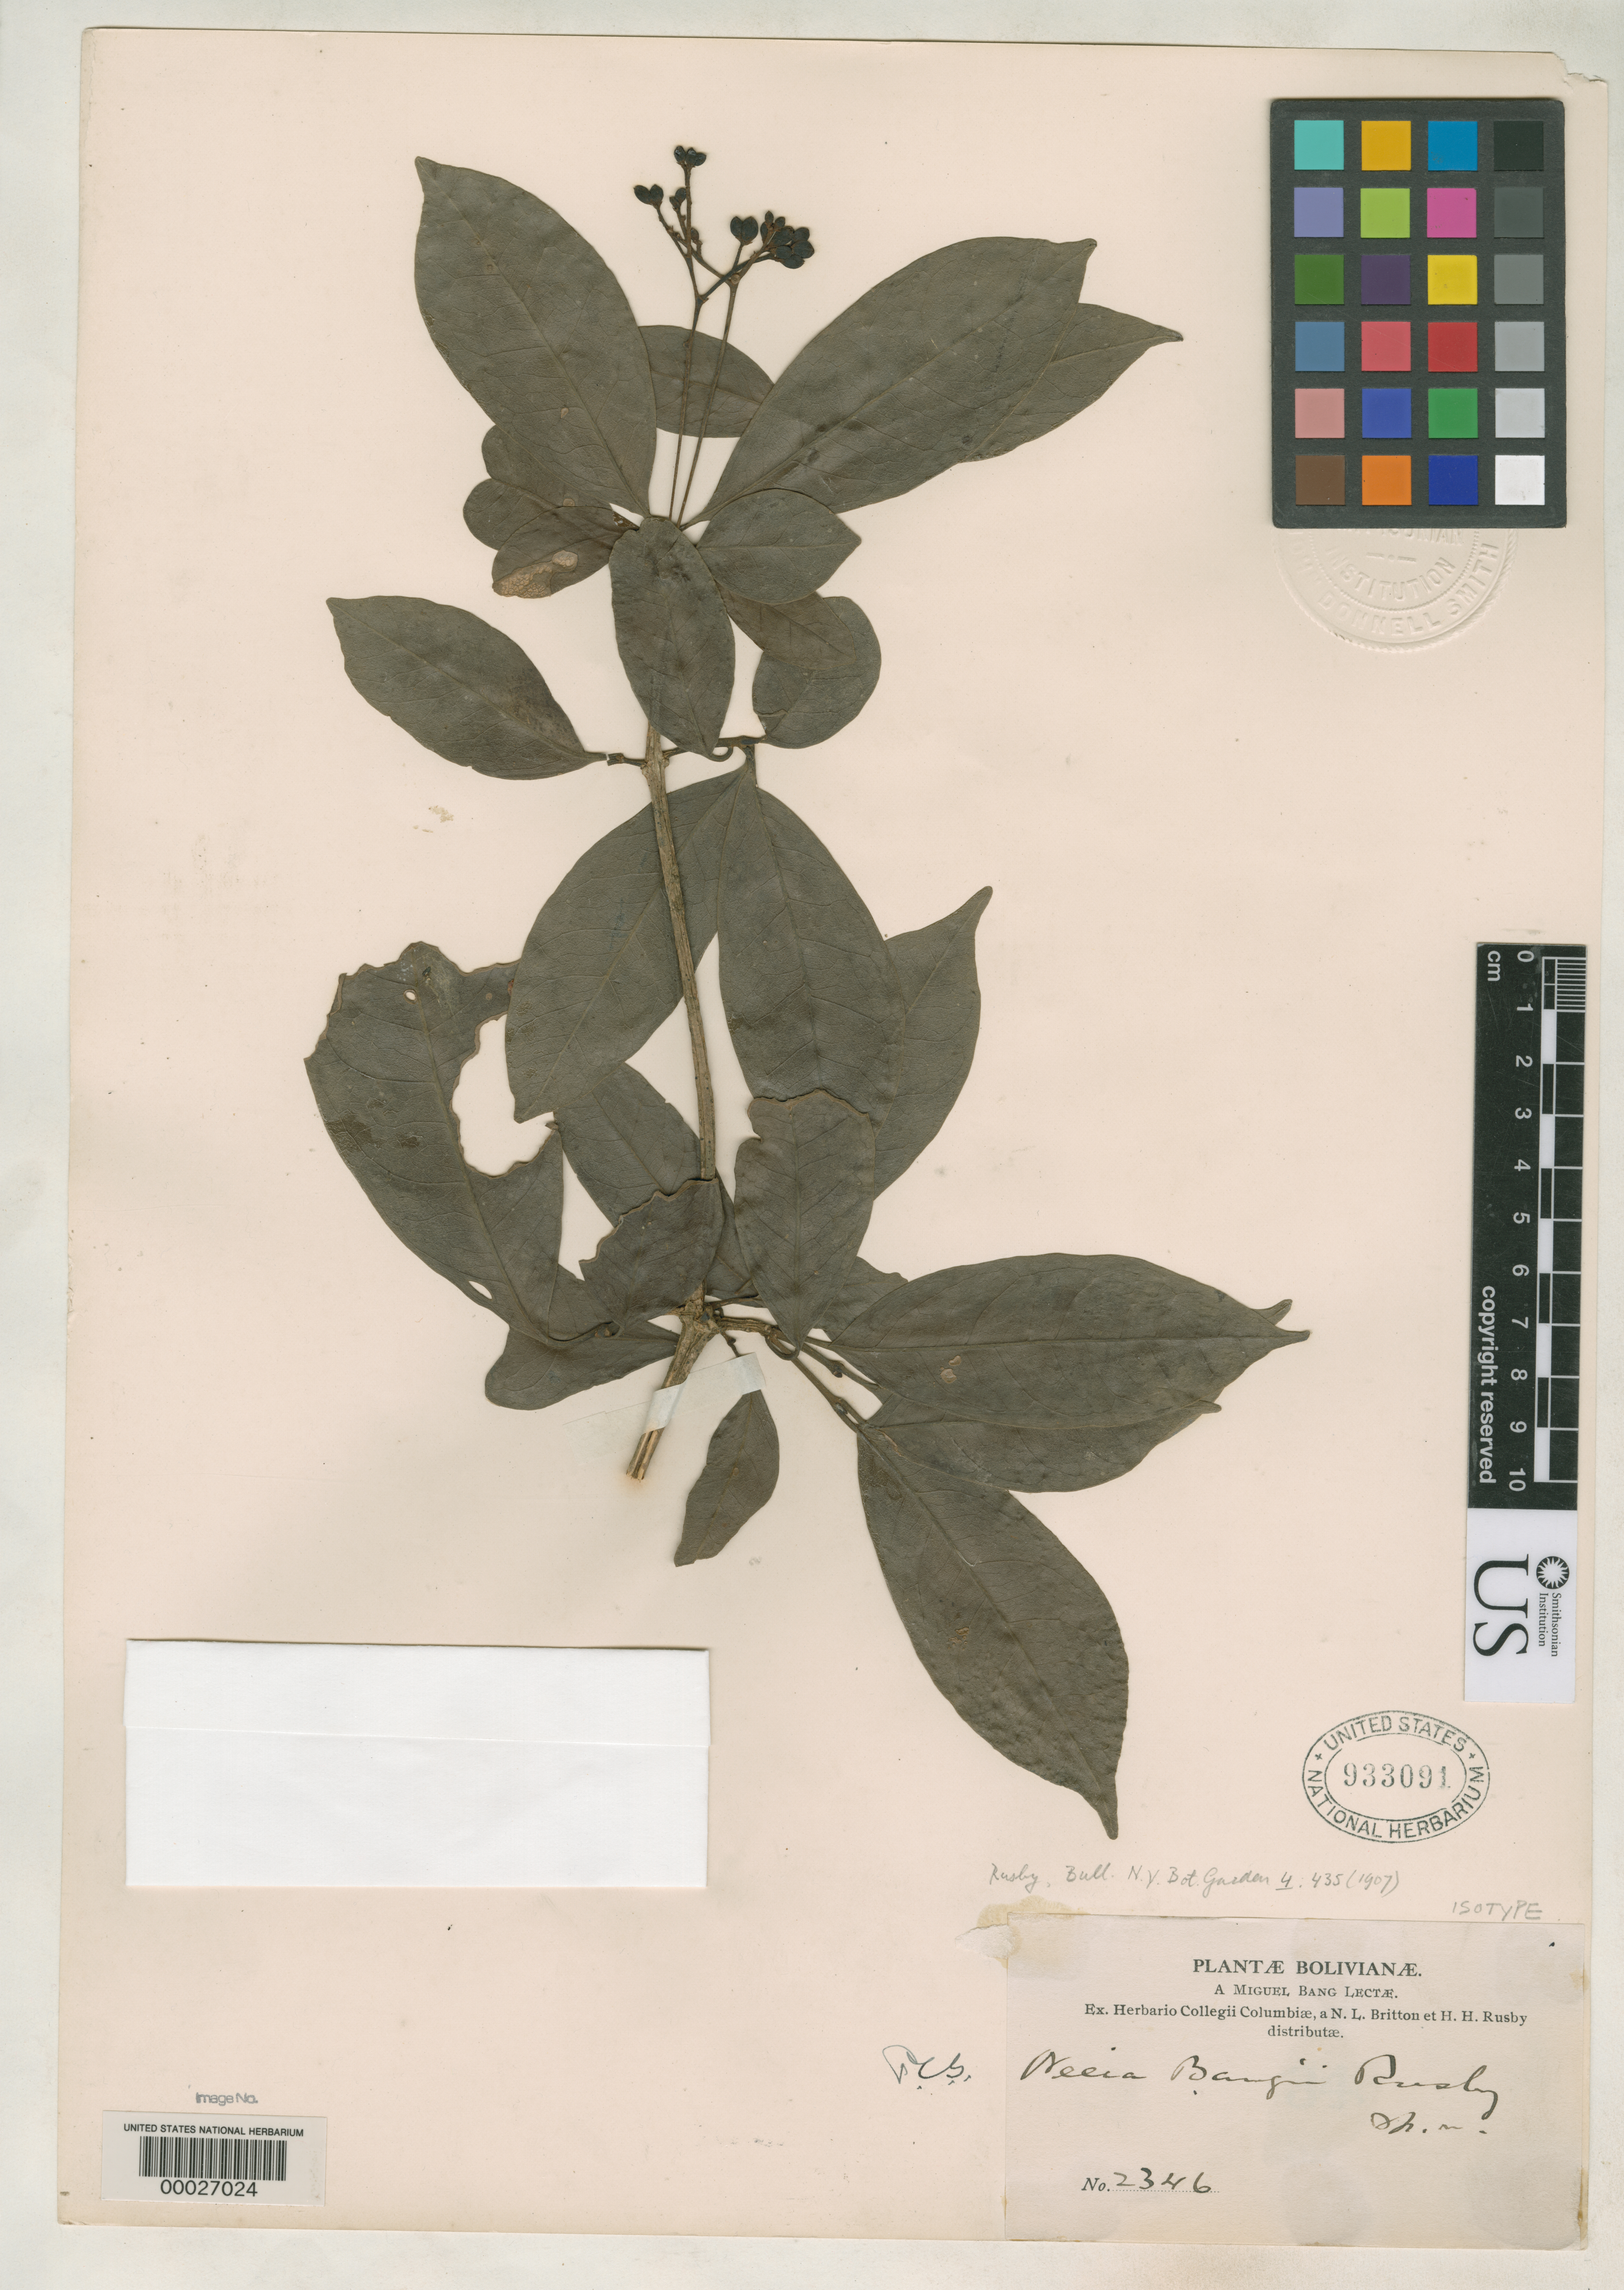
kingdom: Plantae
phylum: Tracheophyta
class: Magnoliopsida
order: Caryophyllales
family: Nyctaginaceae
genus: Neea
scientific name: Neea bangii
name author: Rusby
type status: Isotype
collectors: M. Bang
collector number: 2346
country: Bolivia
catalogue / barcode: US 933091